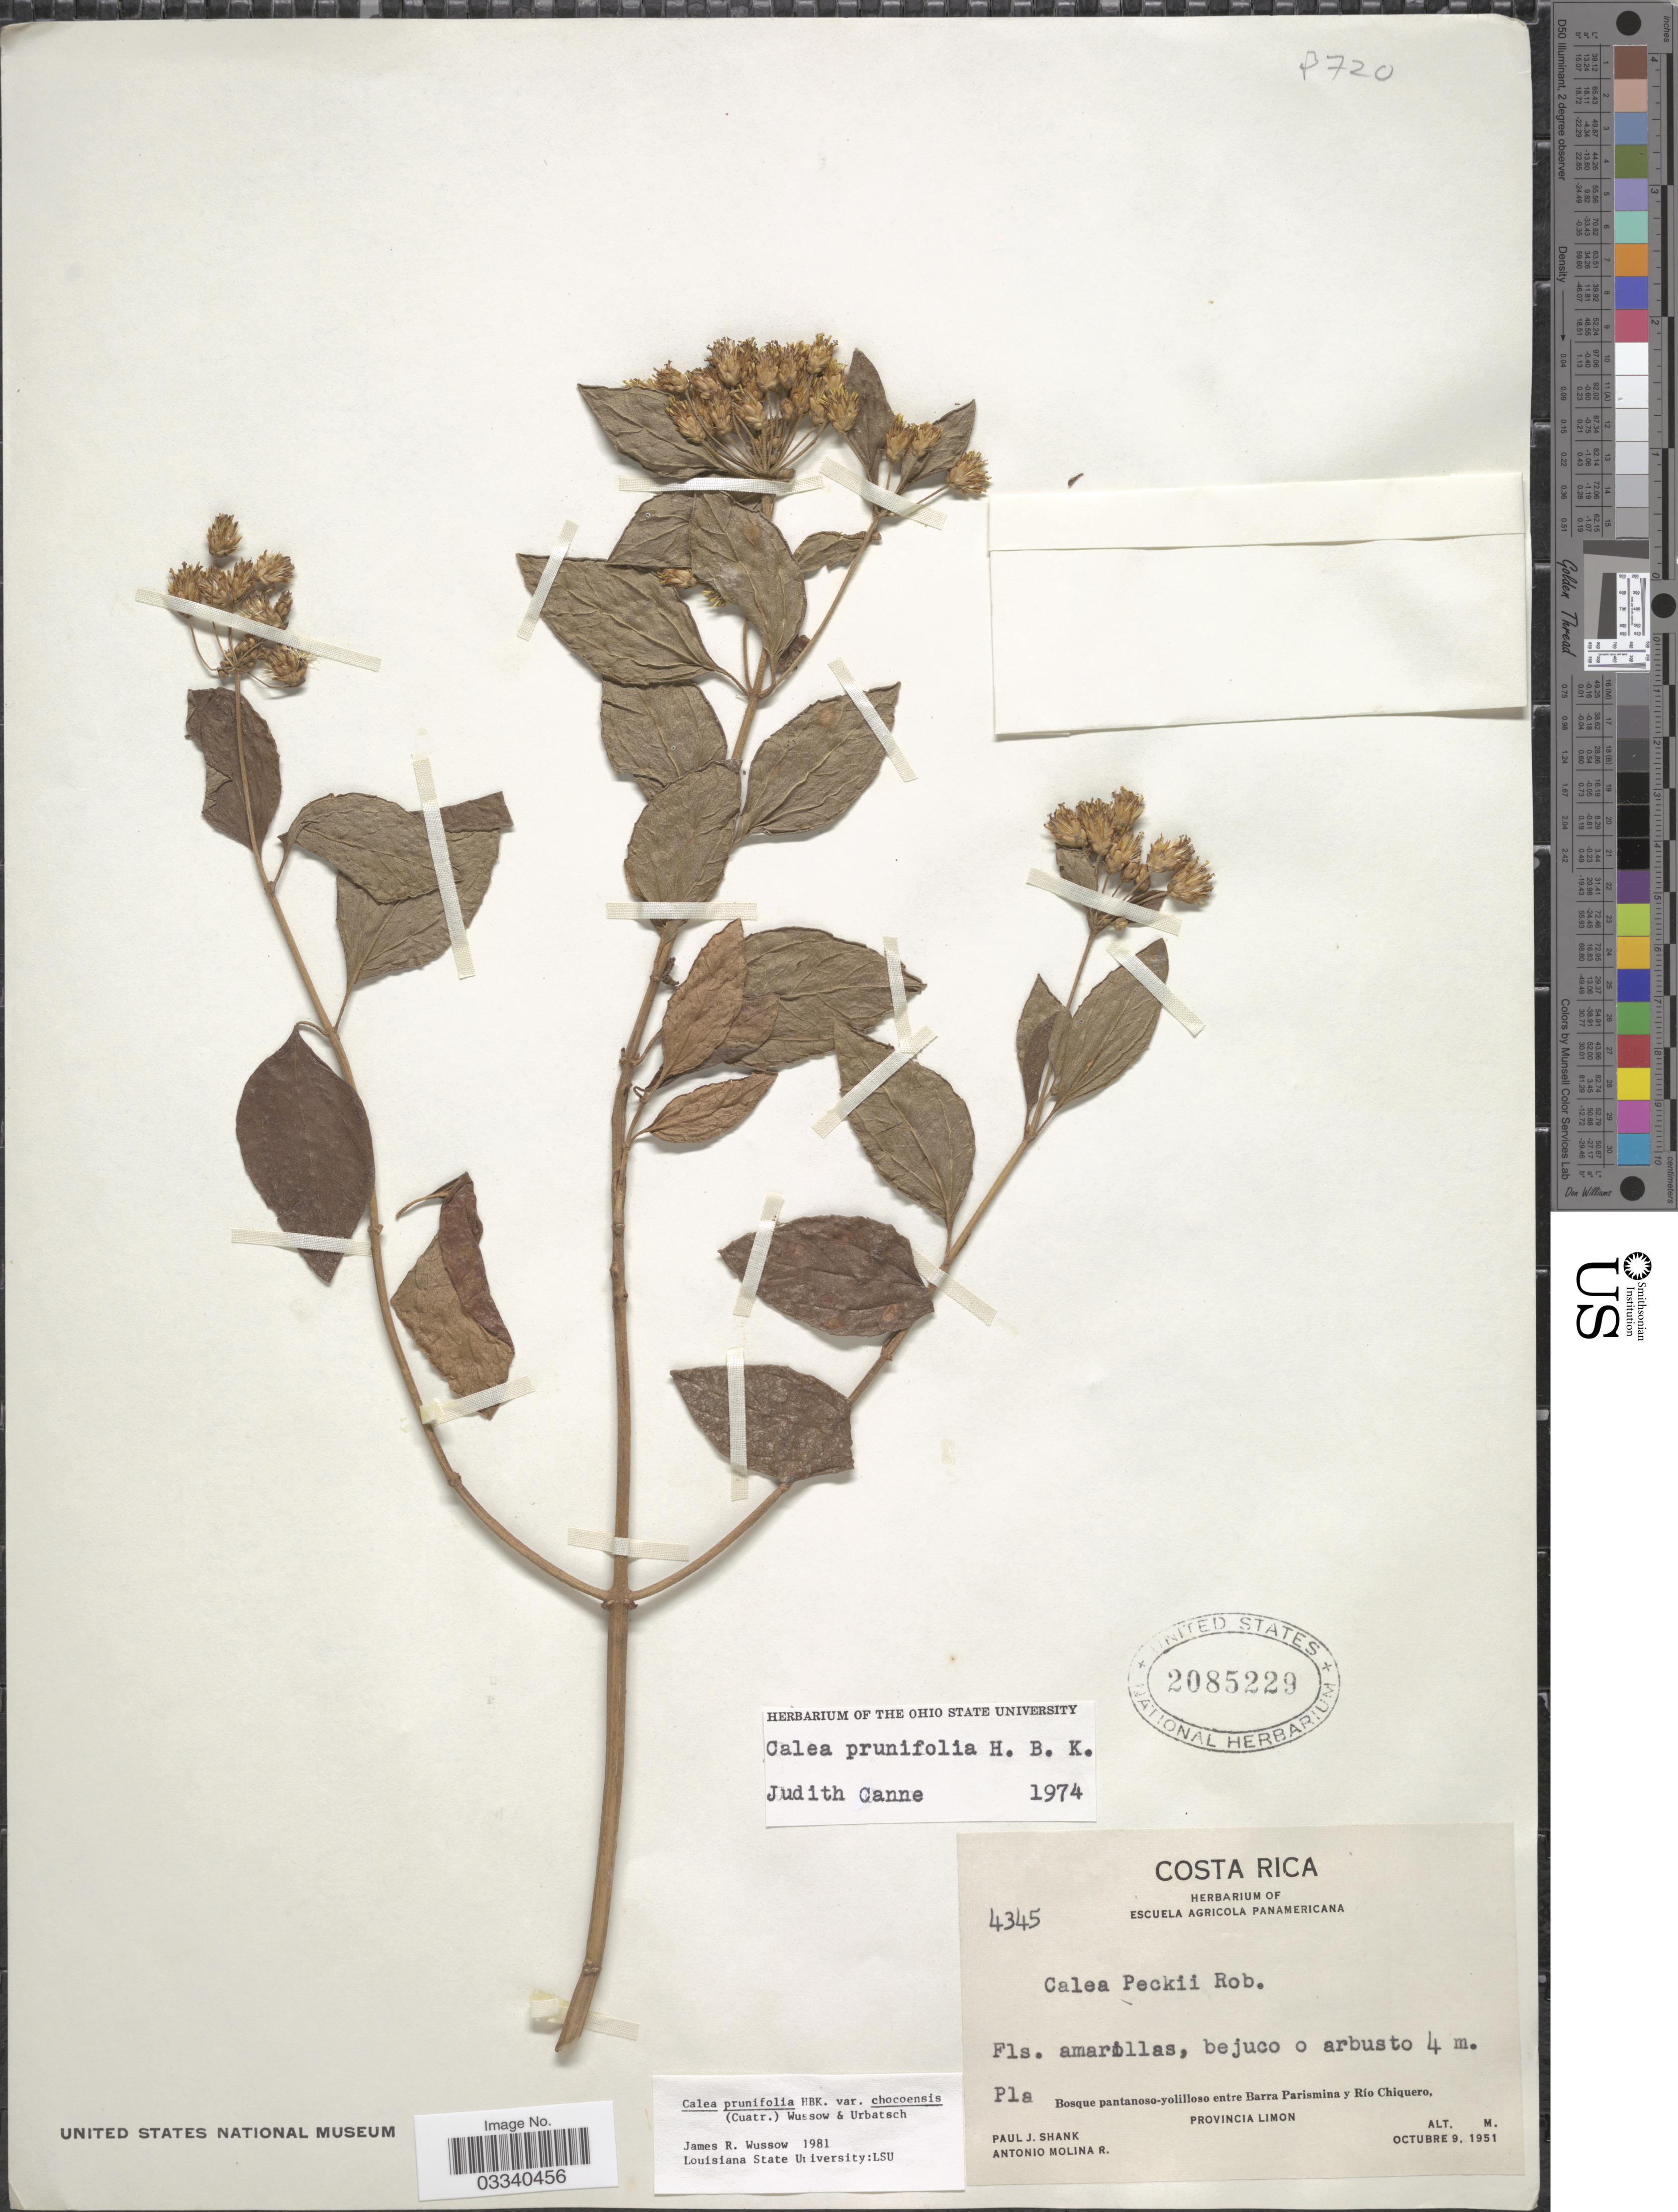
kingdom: Plantae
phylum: Tracheophyta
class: Magnoliopsida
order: Asterales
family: Asteraceae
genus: Calea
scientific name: Calea prunifolia var. chocoensis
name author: Kunth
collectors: P. J. Shank & A. Molina R.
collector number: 4345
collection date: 1951-10-09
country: Costa Rica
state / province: Limón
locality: Bosque pantanoso-yolilloso entre Barra Parismina y Río Chiquero.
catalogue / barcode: US 2085229